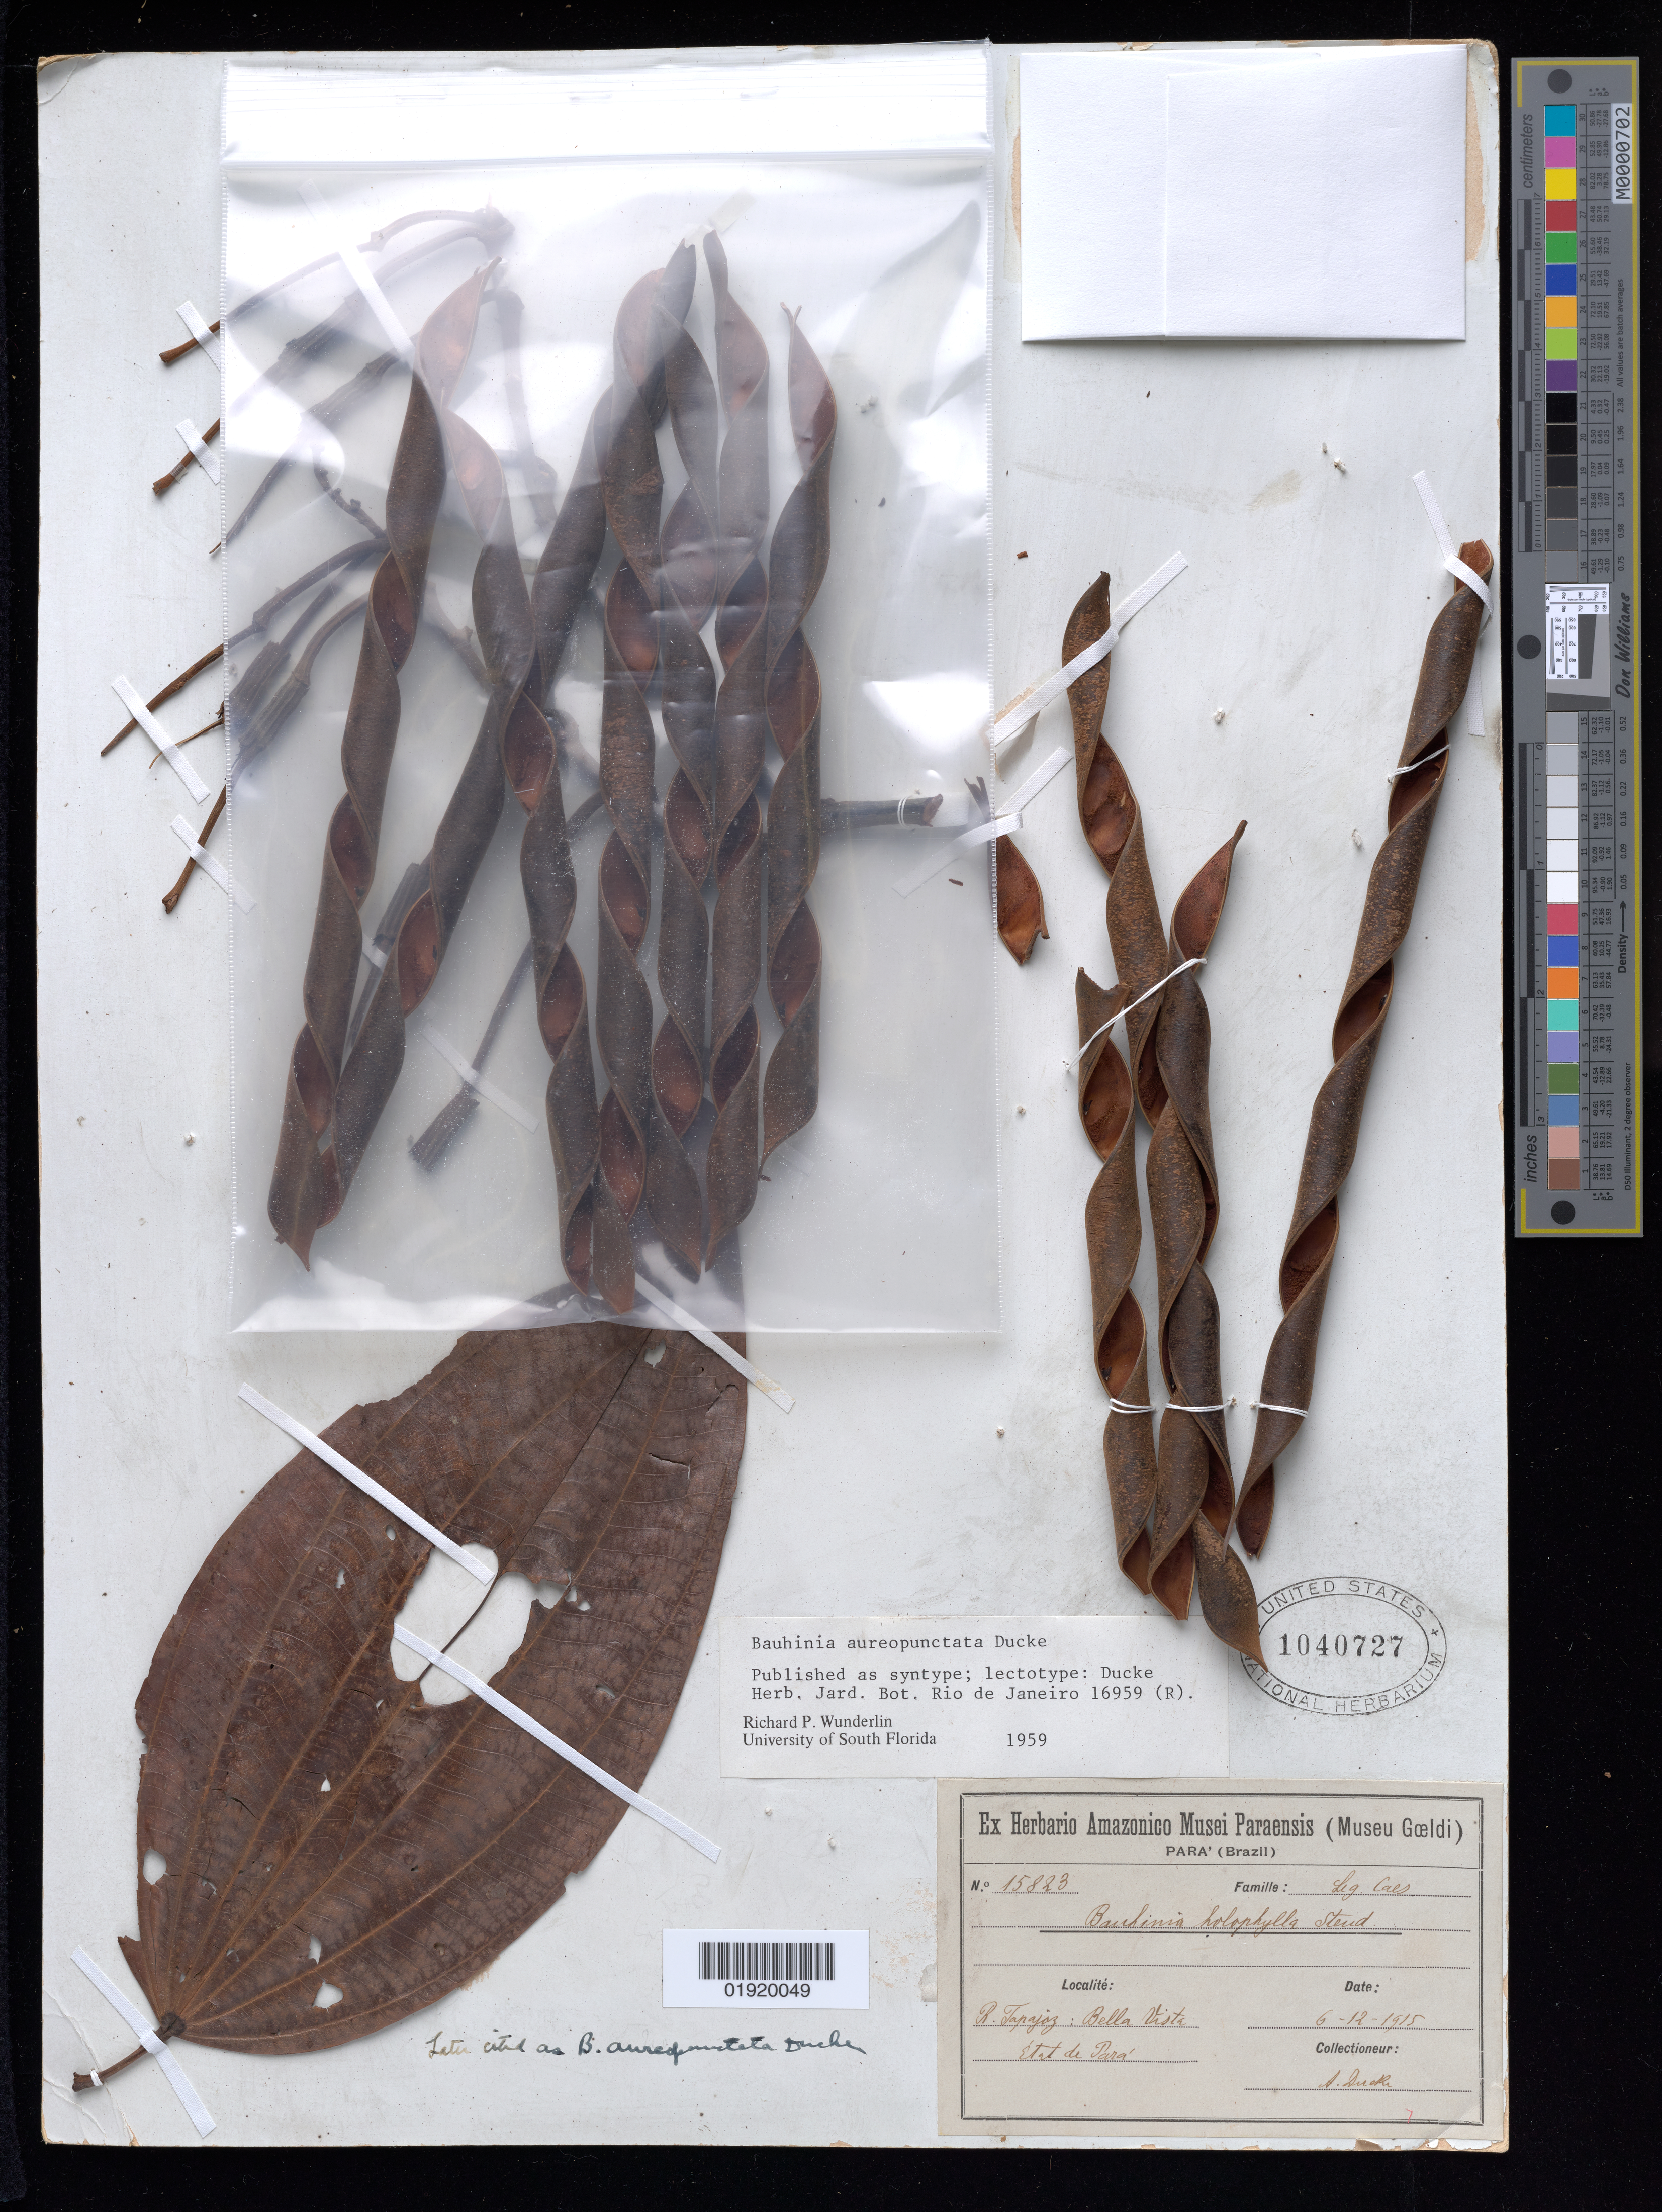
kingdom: Plantae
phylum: Tracheophyta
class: Magnoliopsida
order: Fabales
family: Fabaceae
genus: Bauhinia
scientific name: Bauhinia aureopunctata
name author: Ducke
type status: Isosyntype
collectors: A. Ducke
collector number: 15823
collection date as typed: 06 Dec 1915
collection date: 1915-12-06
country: Brazil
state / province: Pará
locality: Rio Tapajoz, Bella Vista.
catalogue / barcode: US 1040727